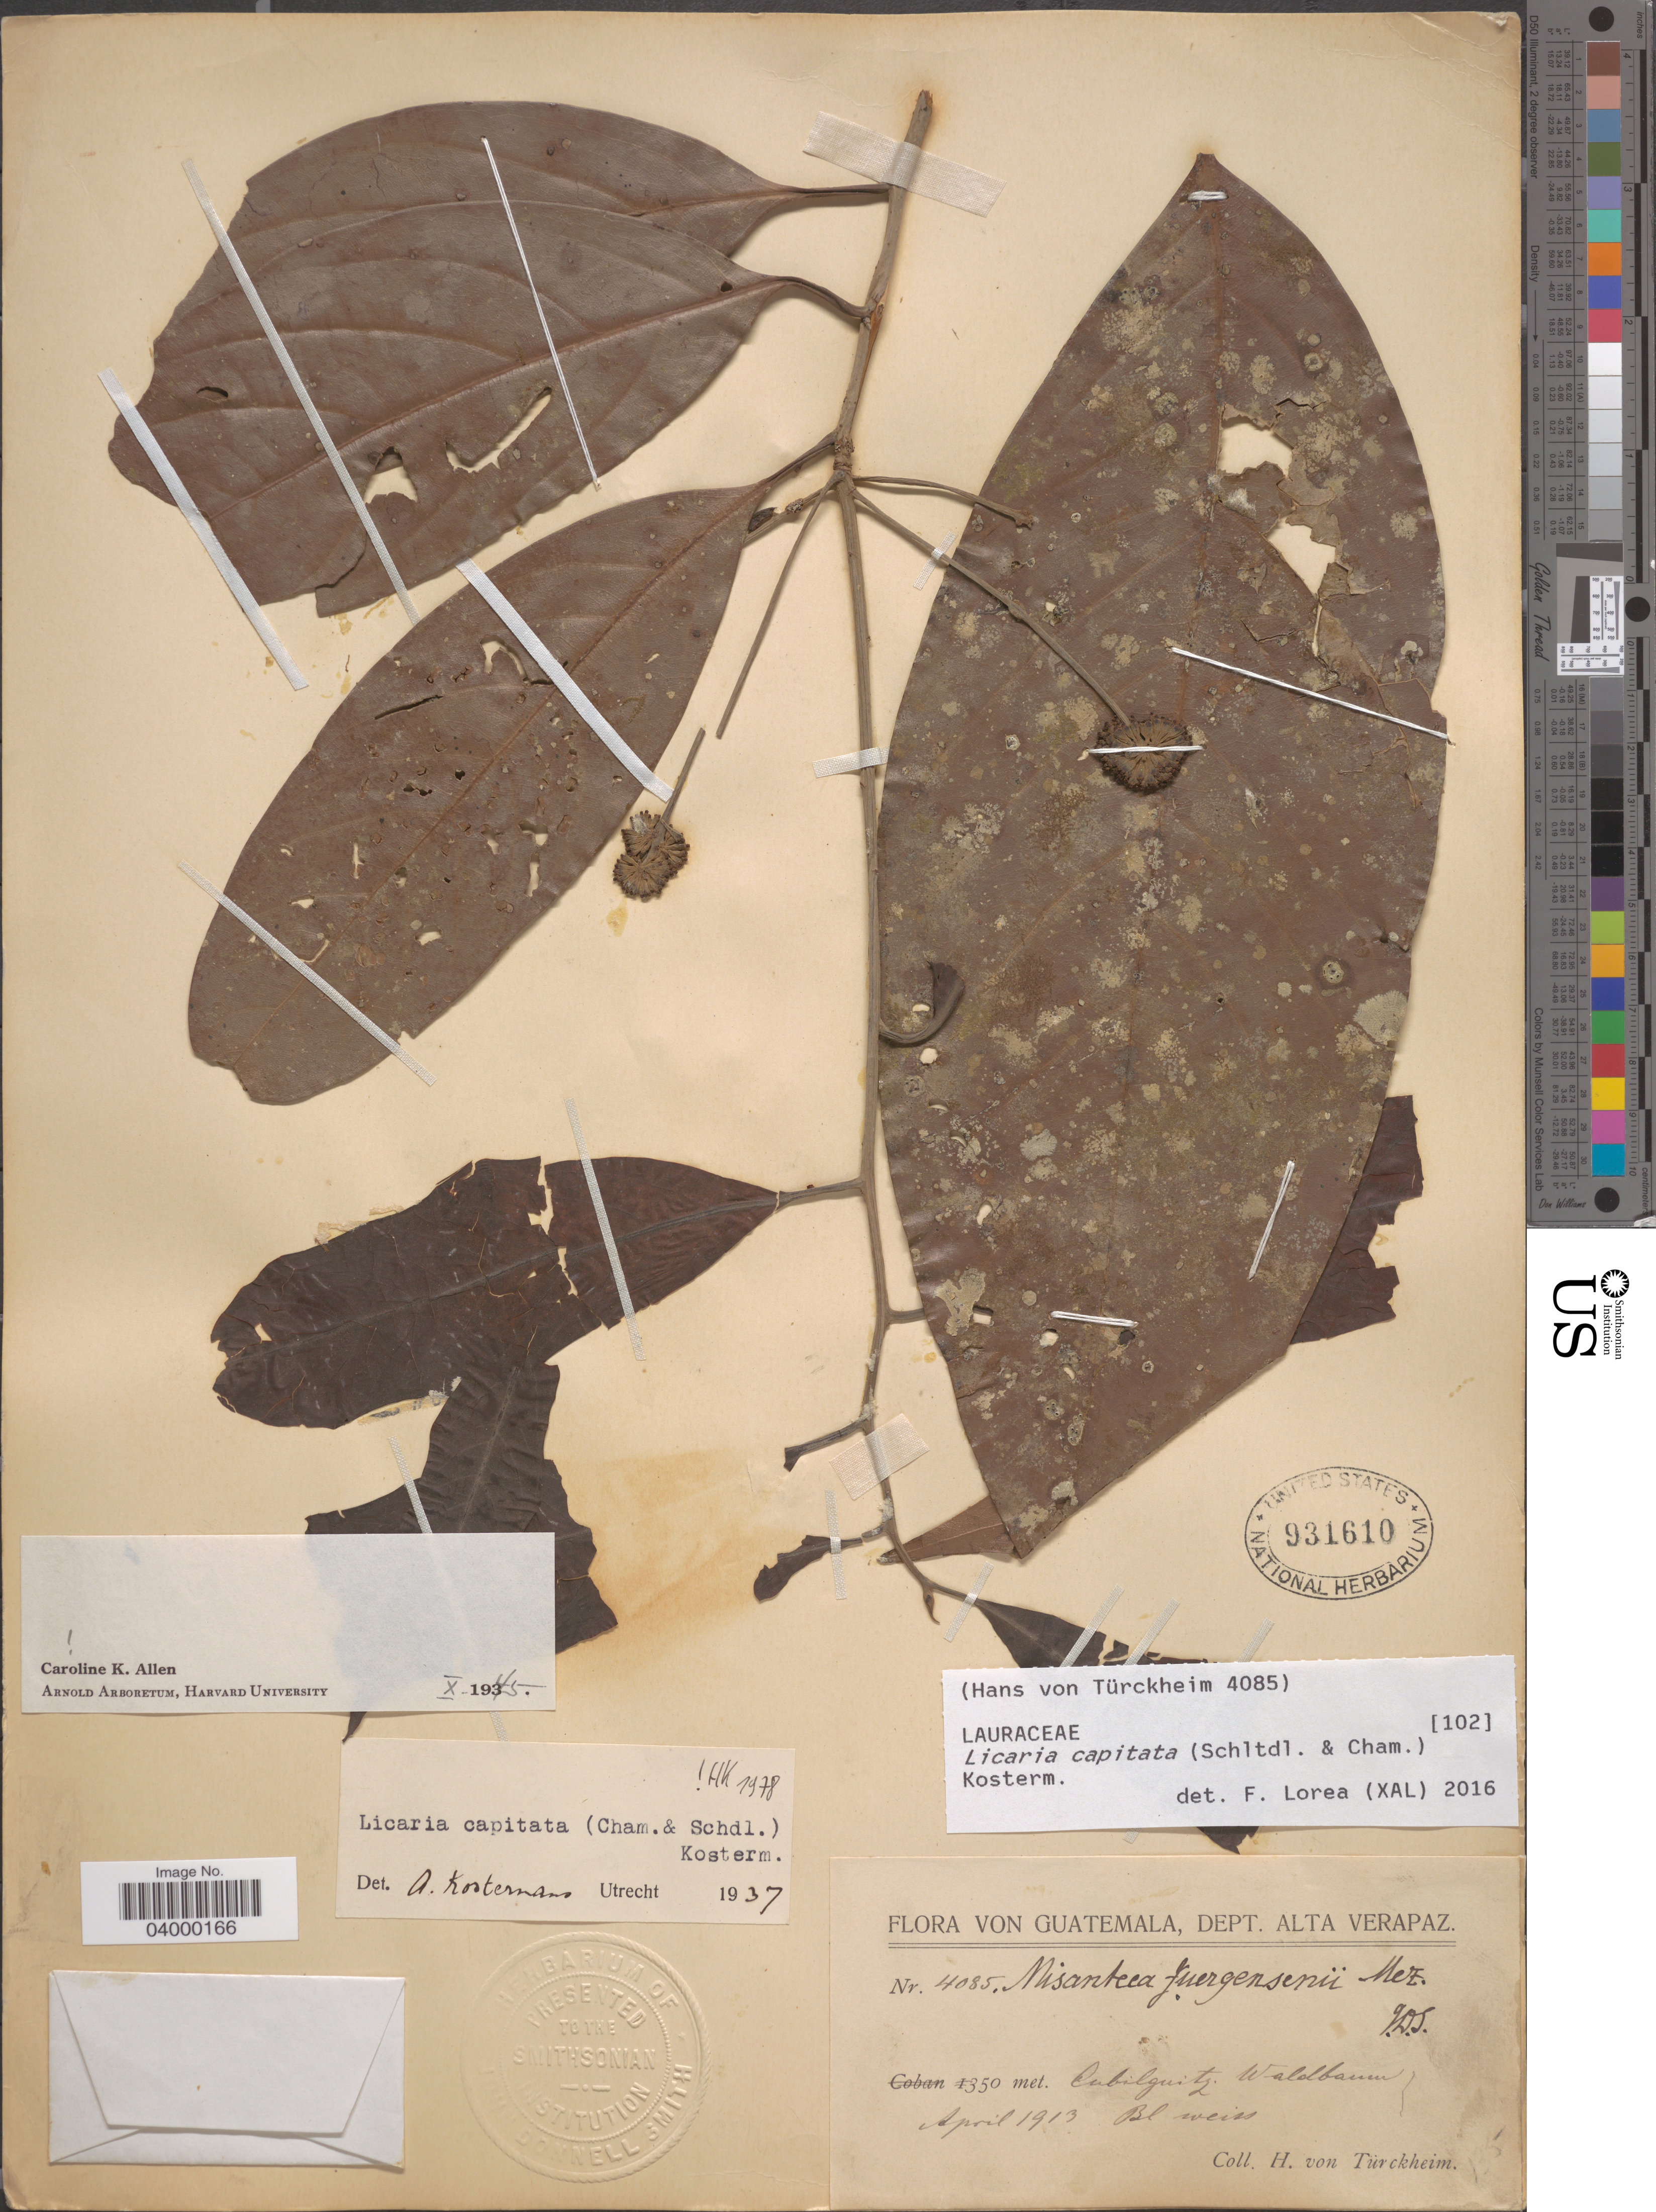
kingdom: Plantae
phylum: Tracheophyta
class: Magnoliopsida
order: Laurales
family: Lauraceae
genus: Licaria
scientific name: Licaria capitata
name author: (Schltdl. & Cham.) Kosterm.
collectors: H. von Türckheim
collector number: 4085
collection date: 1913-04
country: Guatemala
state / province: Alta Verapaz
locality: Dept. Alta Verapaz. Cubilquitz. Waldbaum.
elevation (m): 350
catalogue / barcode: US 931610